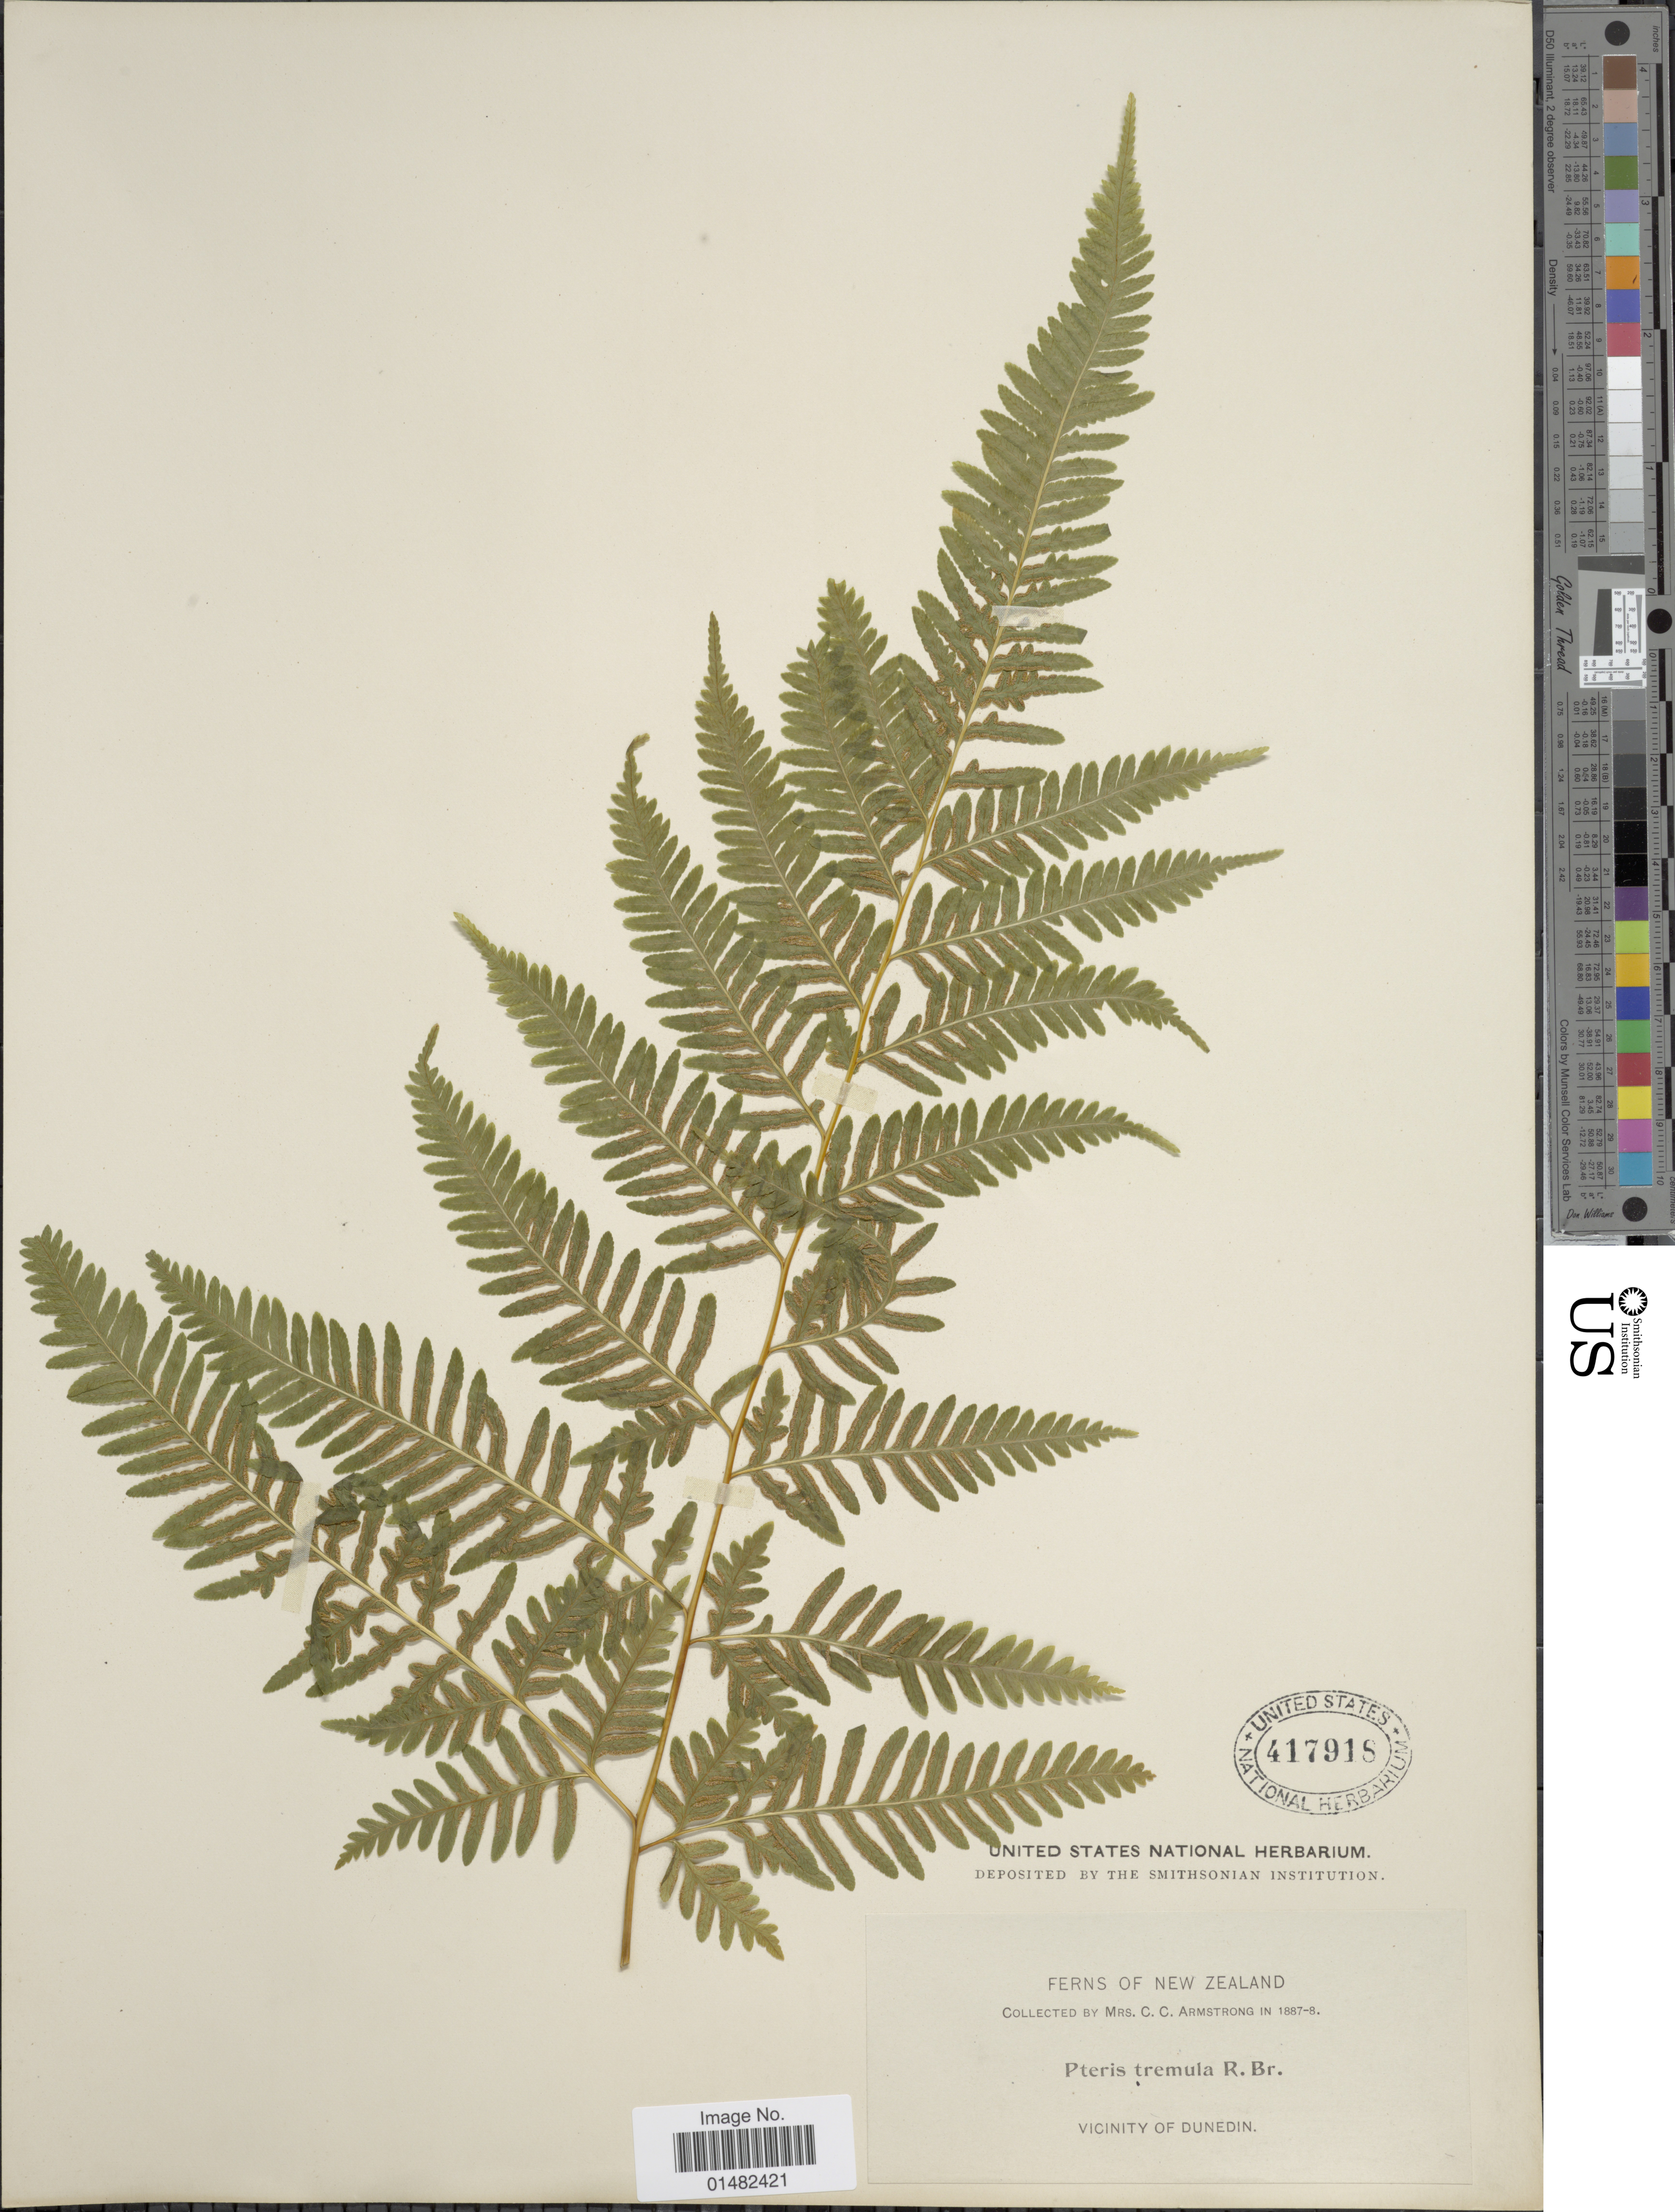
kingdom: Plantae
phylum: Tracheophyta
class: Polypodiopsida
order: Polypodiales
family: Pteridaceae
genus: Pteris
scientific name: Pteris tremula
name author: R. Br.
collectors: C. Armstrong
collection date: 1887/1888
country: New Zealand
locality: Vicinity of Dunedin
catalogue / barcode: US 417918